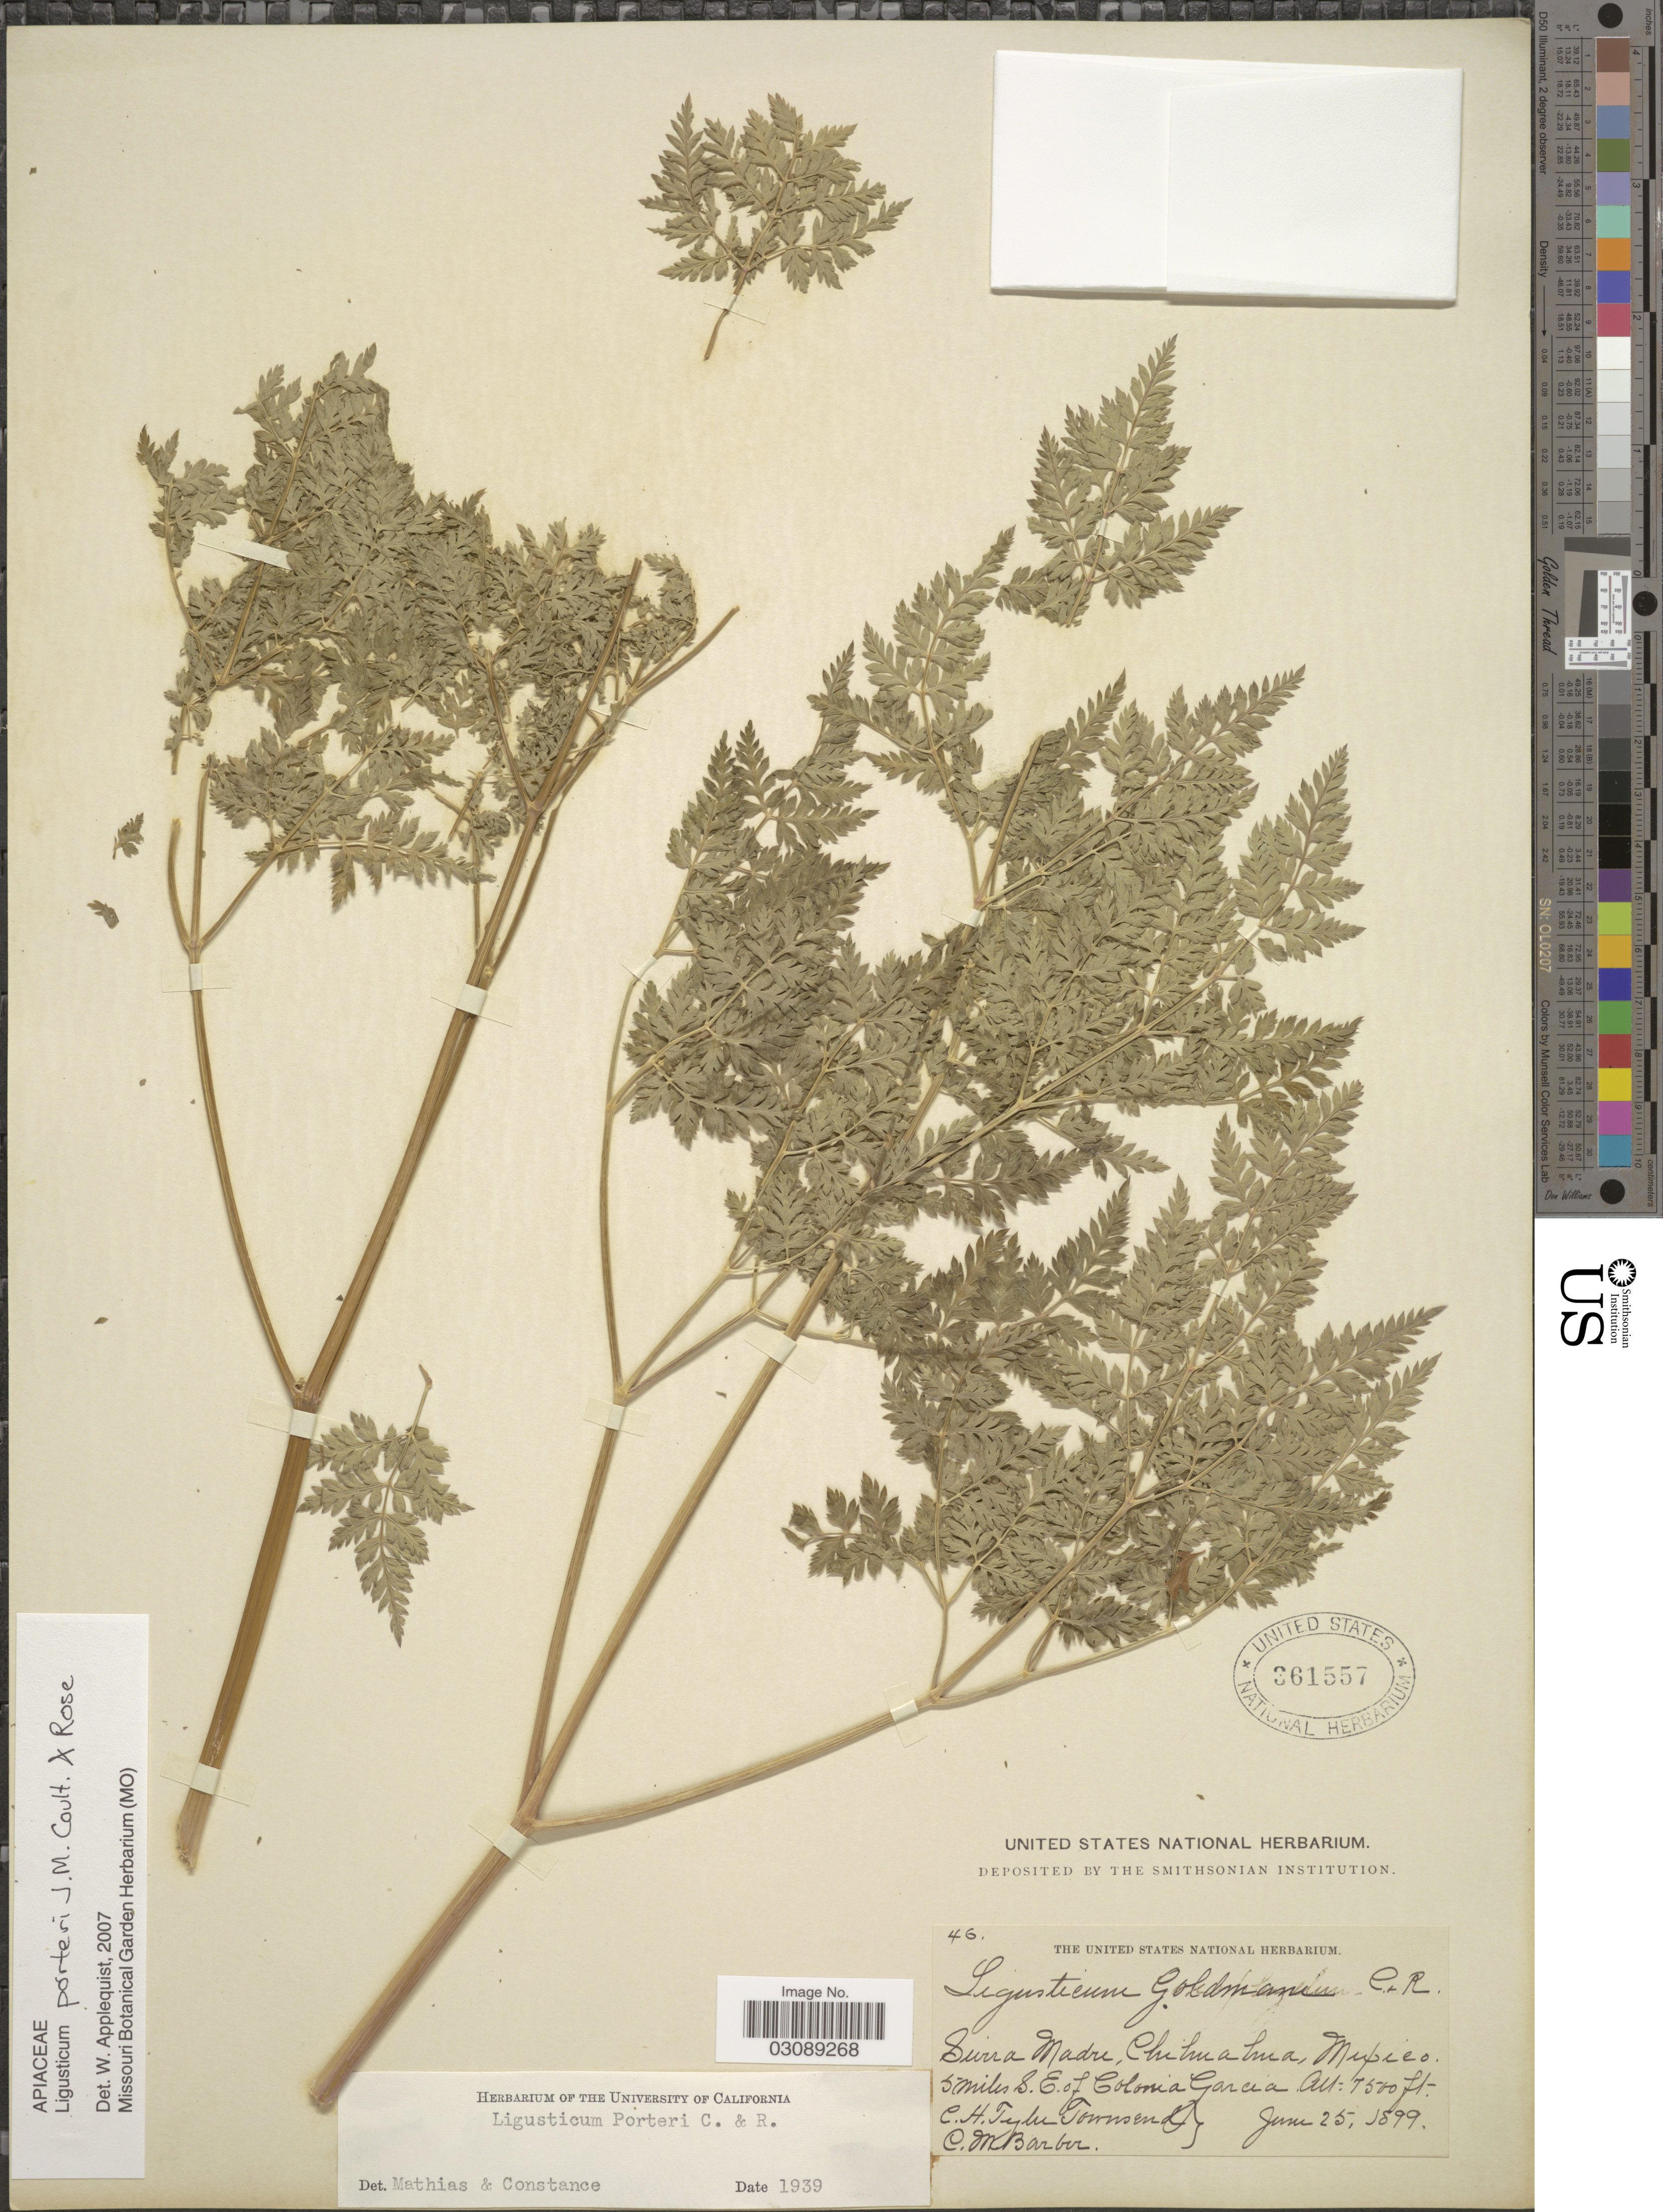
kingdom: Plantae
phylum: Tracheophyta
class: Magnoliopsida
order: Apiales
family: Apiaceae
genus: Ligusticum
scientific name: Ligusticum porteri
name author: J.M. Coult. & Rose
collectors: C. H. T. Townsend & C. Barber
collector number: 46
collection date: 1899-06-25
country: Mexico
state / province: Chihuahua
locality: Sierra Madre. 5 miles S.E. of Colonia Garcia.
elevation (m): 2286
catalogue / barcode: US 361557